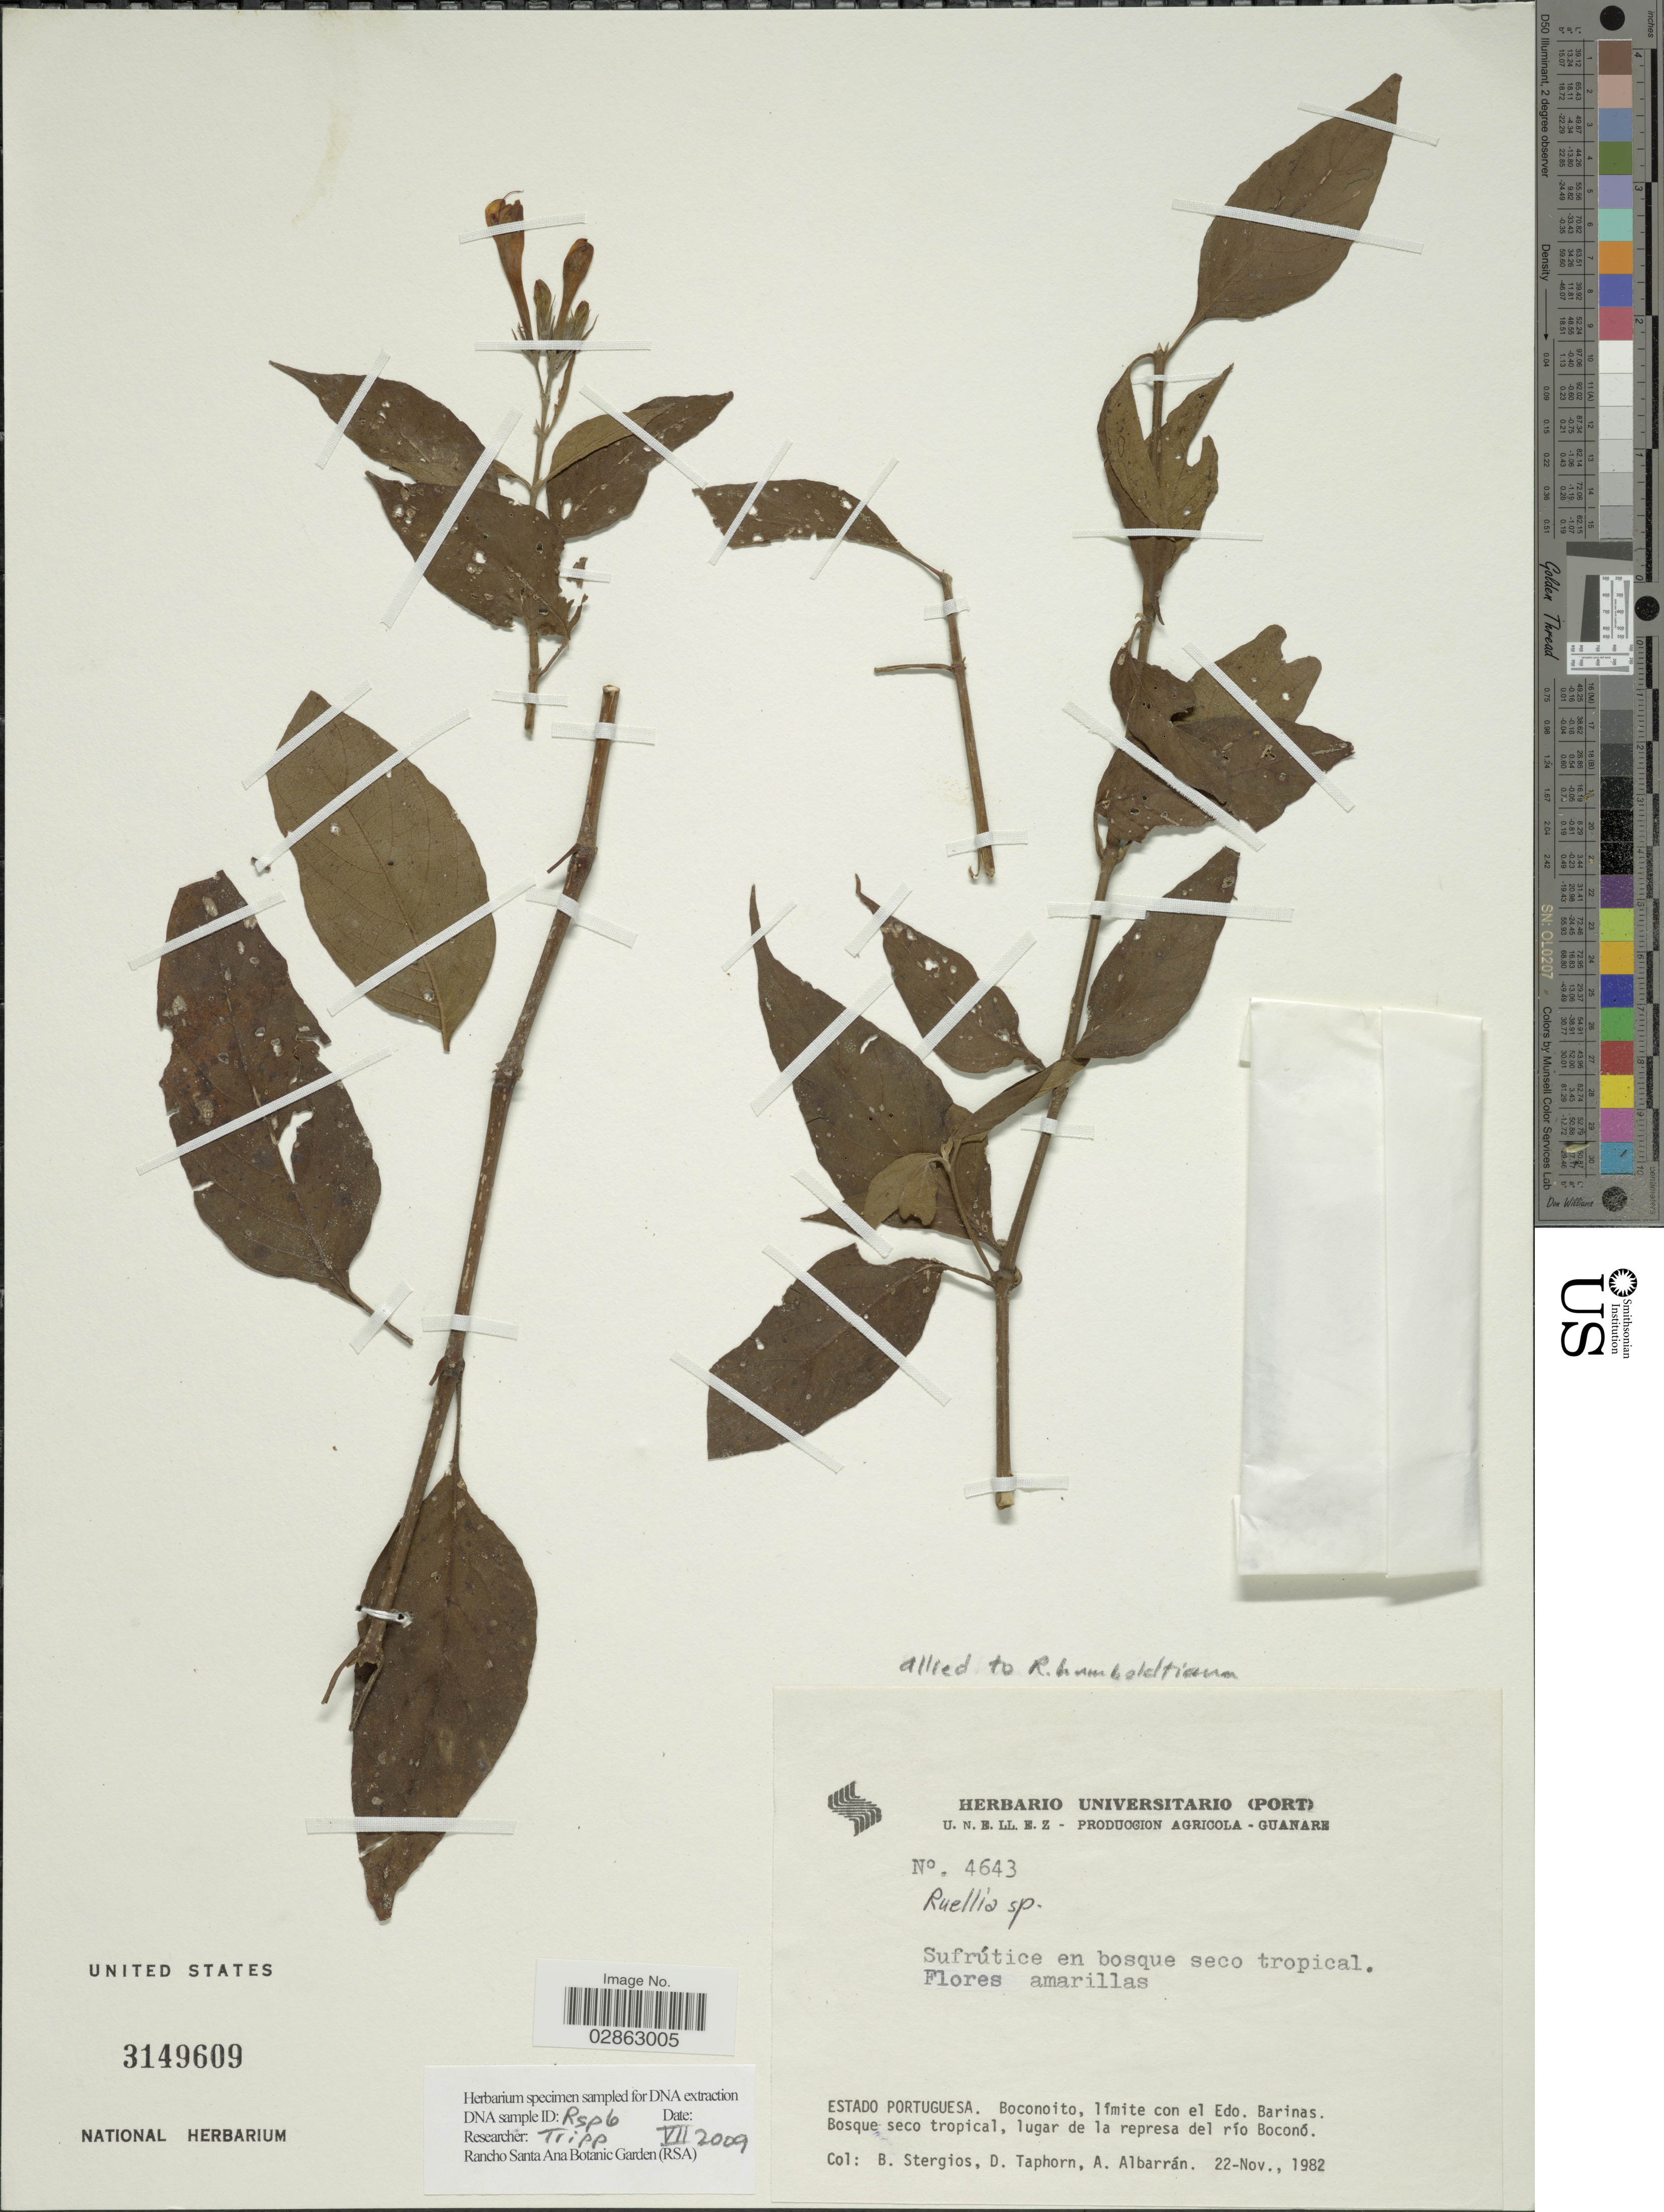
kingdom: Plantae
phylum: Tracheophyta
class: Magnoliopsida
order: Lamiales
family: Acanthaceae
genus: Ruellia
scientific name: Ruellia sp.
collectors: B. G. Stergios, D. Taphorn & A. Albarrán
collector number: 4643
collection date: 1982-11-22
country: Venezuela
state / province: Portuguesa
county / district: San Genaro de Boconoito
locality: Boconoito, límite con el Edo. Barinas, lugar de la represa del río Boconó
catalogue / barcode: US 3149609